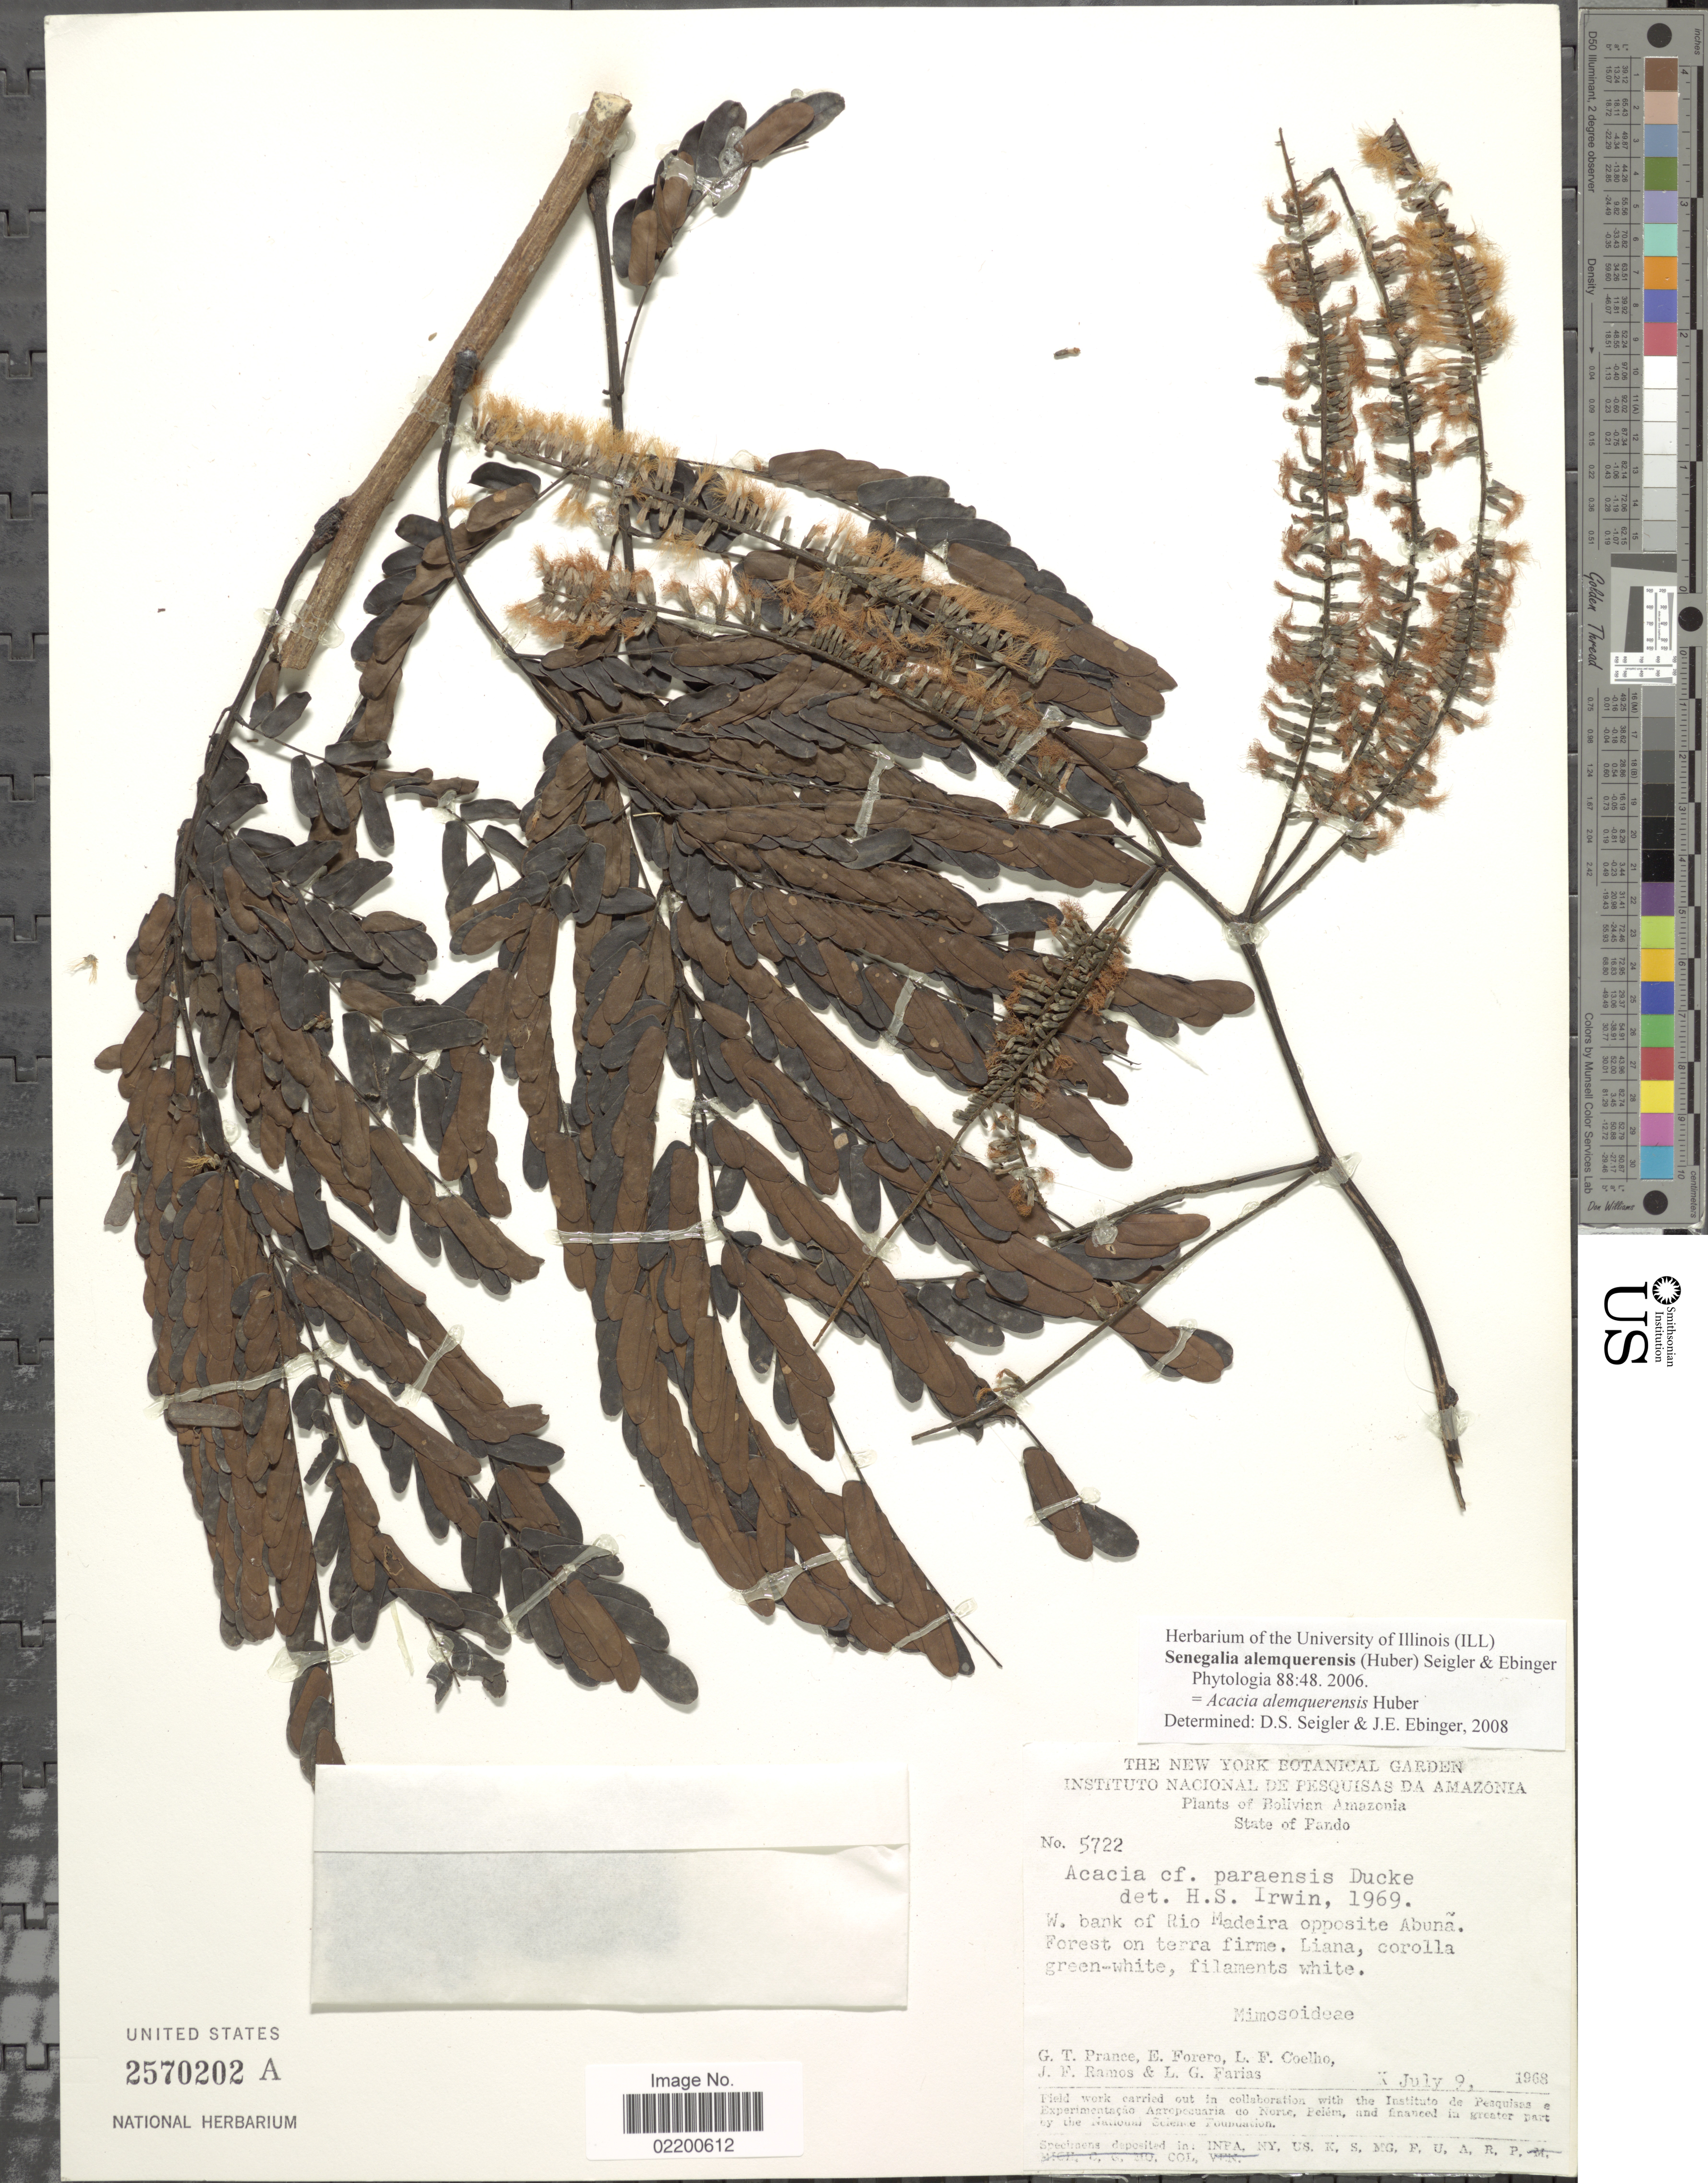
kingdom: Plantae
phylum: Tracheophyta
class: Magnoliopsida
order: Fabales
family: Fabaceae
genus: Senegalia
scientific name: Senegalia alemquerensis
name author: (Huber) Seigler & Ebinger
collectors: G. T. Prance, E. Forero, L. F. Coelho, J. F. Ramos & L. G. Farias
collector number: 5722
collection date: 1968-07-09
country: Bolivia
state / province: Pando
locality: Bolivian Amazonia, State of Pando, W. bank of Rio Madeira opposite Abuna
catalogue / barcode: US 2570202A